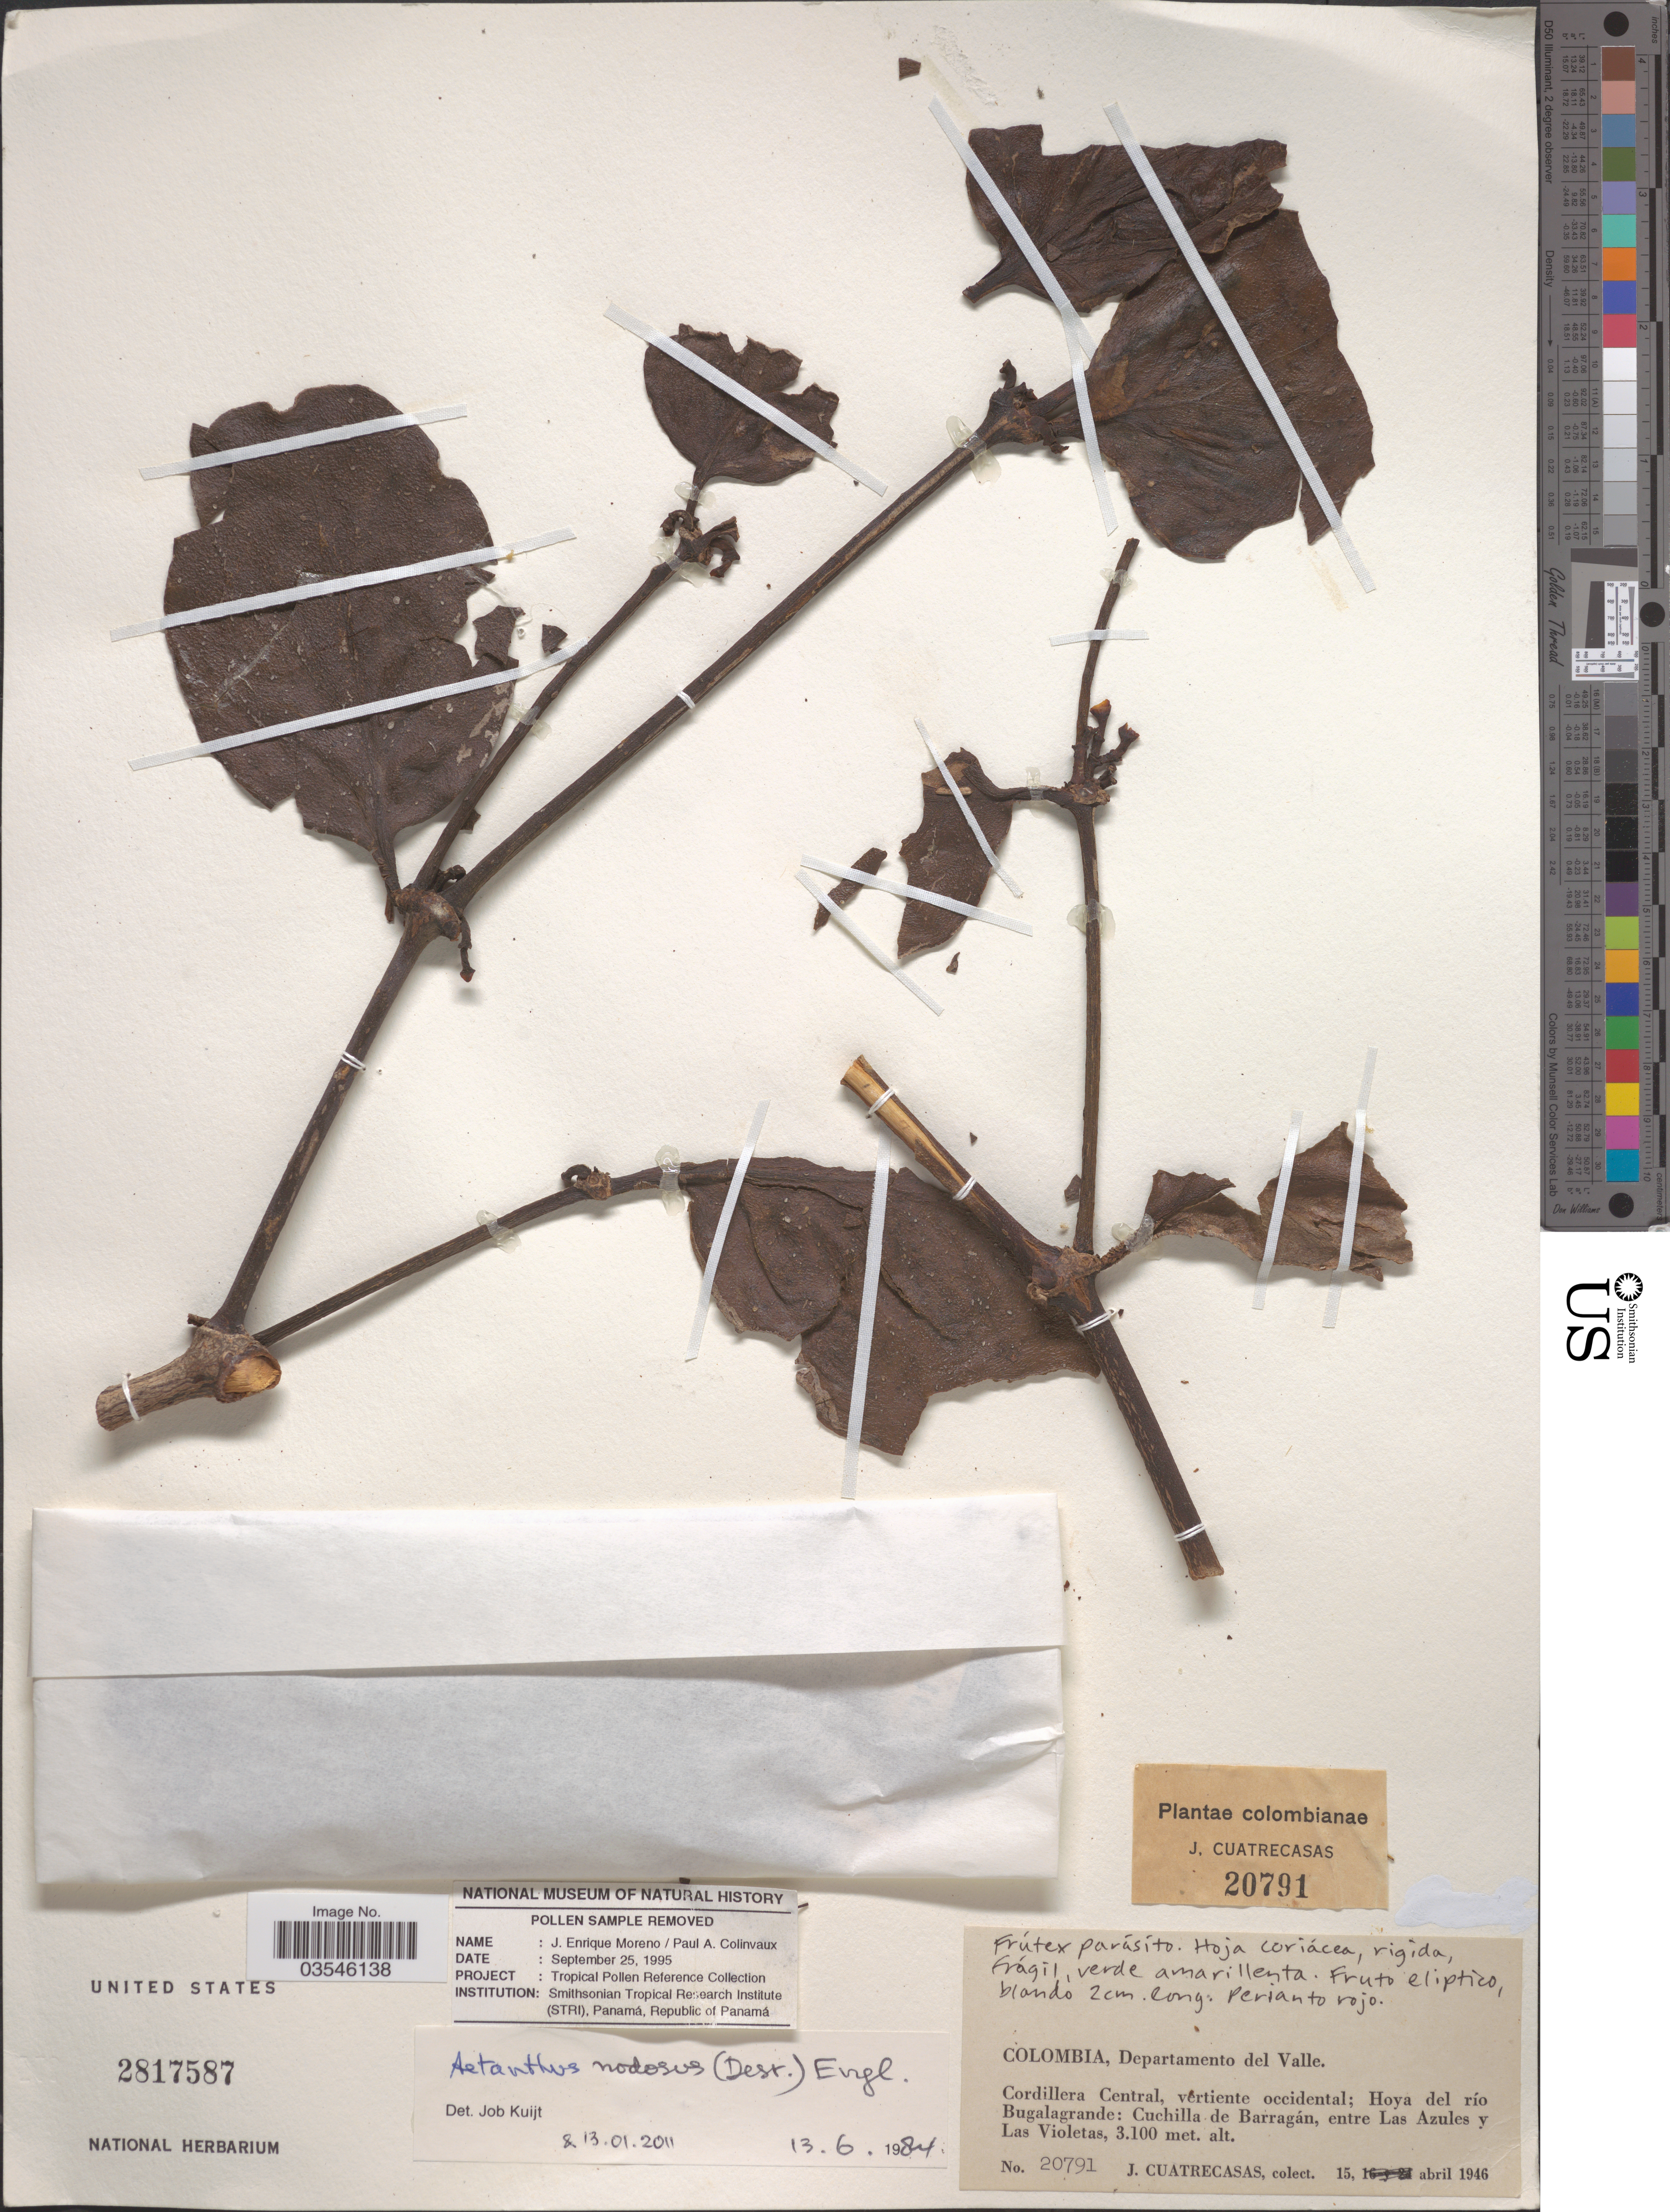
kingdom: Plantae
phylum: Tracheophyta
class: Magnoliopsida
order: Santalales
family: Loranthaceae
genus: Aetanthus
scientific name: Aetanthus nodosus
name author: (Desr.) Engl.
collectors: J. Cuatrecasas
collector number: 20791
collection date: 1946-04-15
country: Colombia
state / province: Valle del Cauca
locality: Departamento del Valle. Cordillera Central, vertiente occidental; Hoya del río Bugalagrande: Cuchilla de Barragán, entre Las Azules y Las Violetas.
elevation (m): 3100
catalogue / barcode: US 2817587